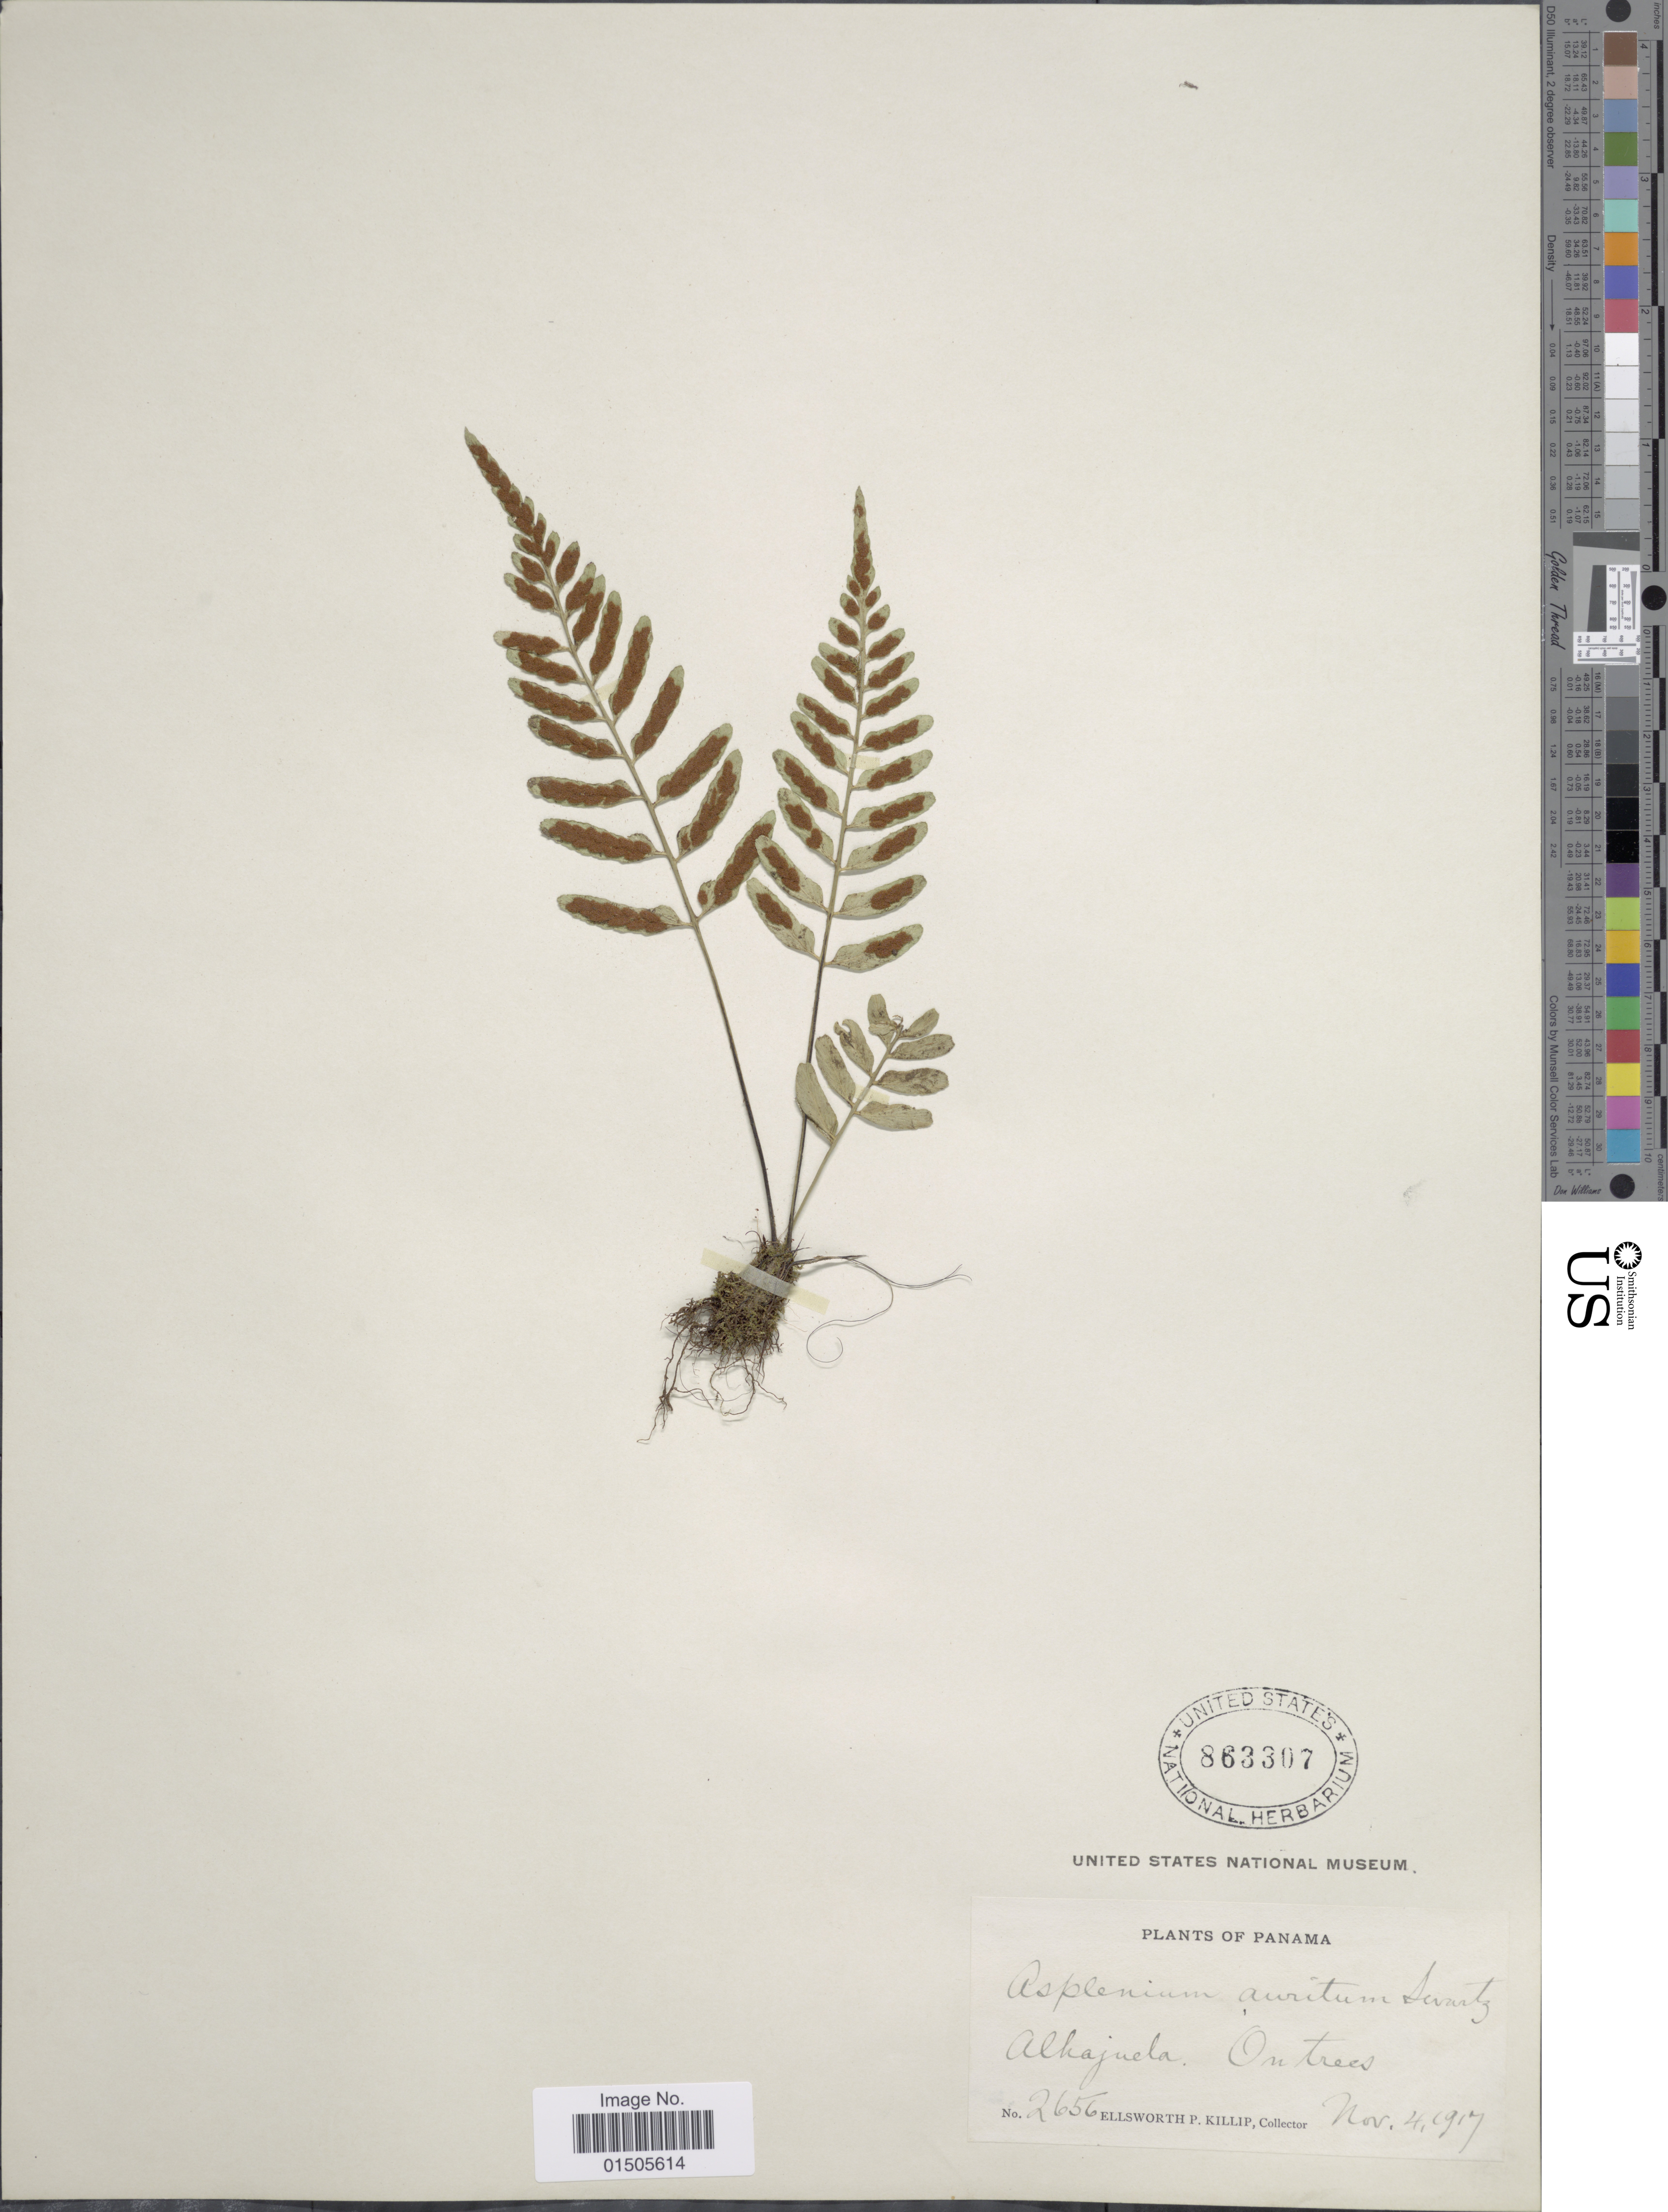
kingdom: Plantae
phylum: Tracheophyta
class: Polypodiopsida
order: Polypodiales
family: Aspleniaceae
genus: Asplenium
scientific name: Asplenium auritum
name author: Sw.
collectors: E. P. Killip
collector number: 2656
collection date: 1917-11-04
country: Costa Rica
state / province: Alajuela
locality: Alhajuela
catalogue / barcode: US 863307